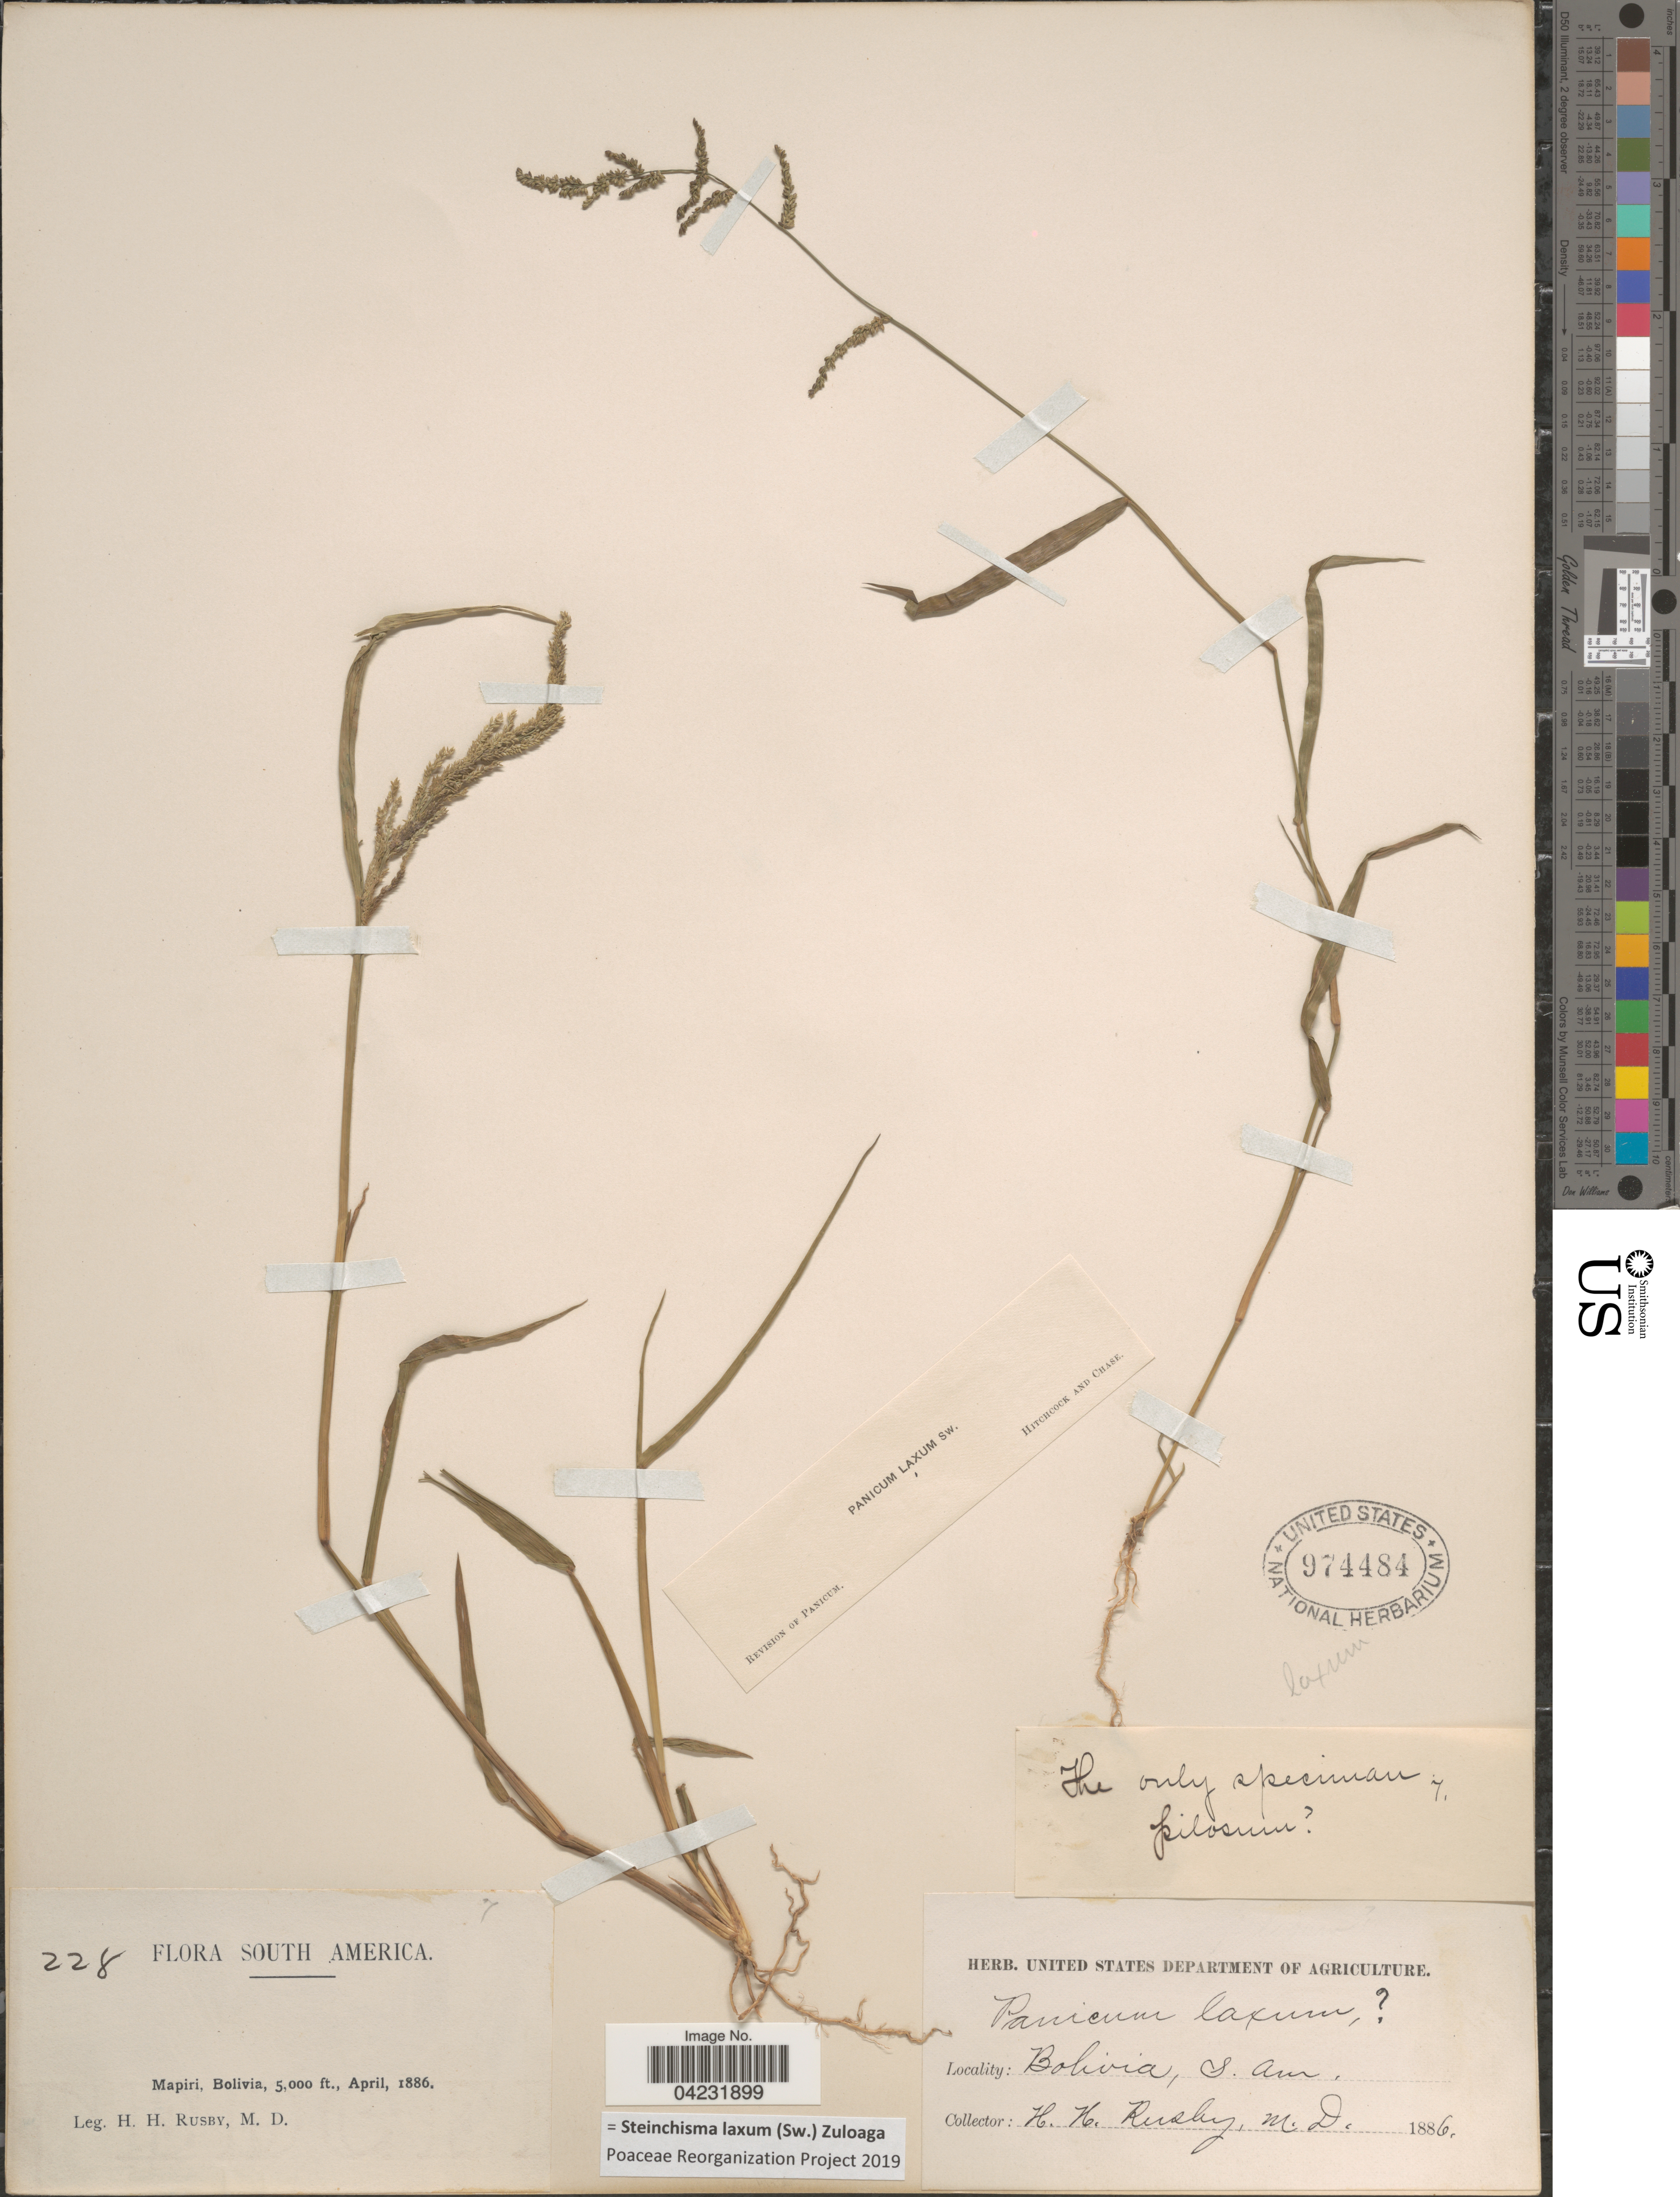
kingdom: Plantae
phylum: Tracheophyta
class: Liliopsida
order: Poales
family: Poaceae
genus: Steinchisma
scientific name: Steinchisma laxum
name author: (Sw.) Zuloaga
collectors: H. H. Rusby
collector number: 228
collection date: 1886-04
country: Bolivia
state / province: La Páz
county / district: Larecaja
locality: Mapiri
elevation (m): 1524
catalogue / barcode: US 974484